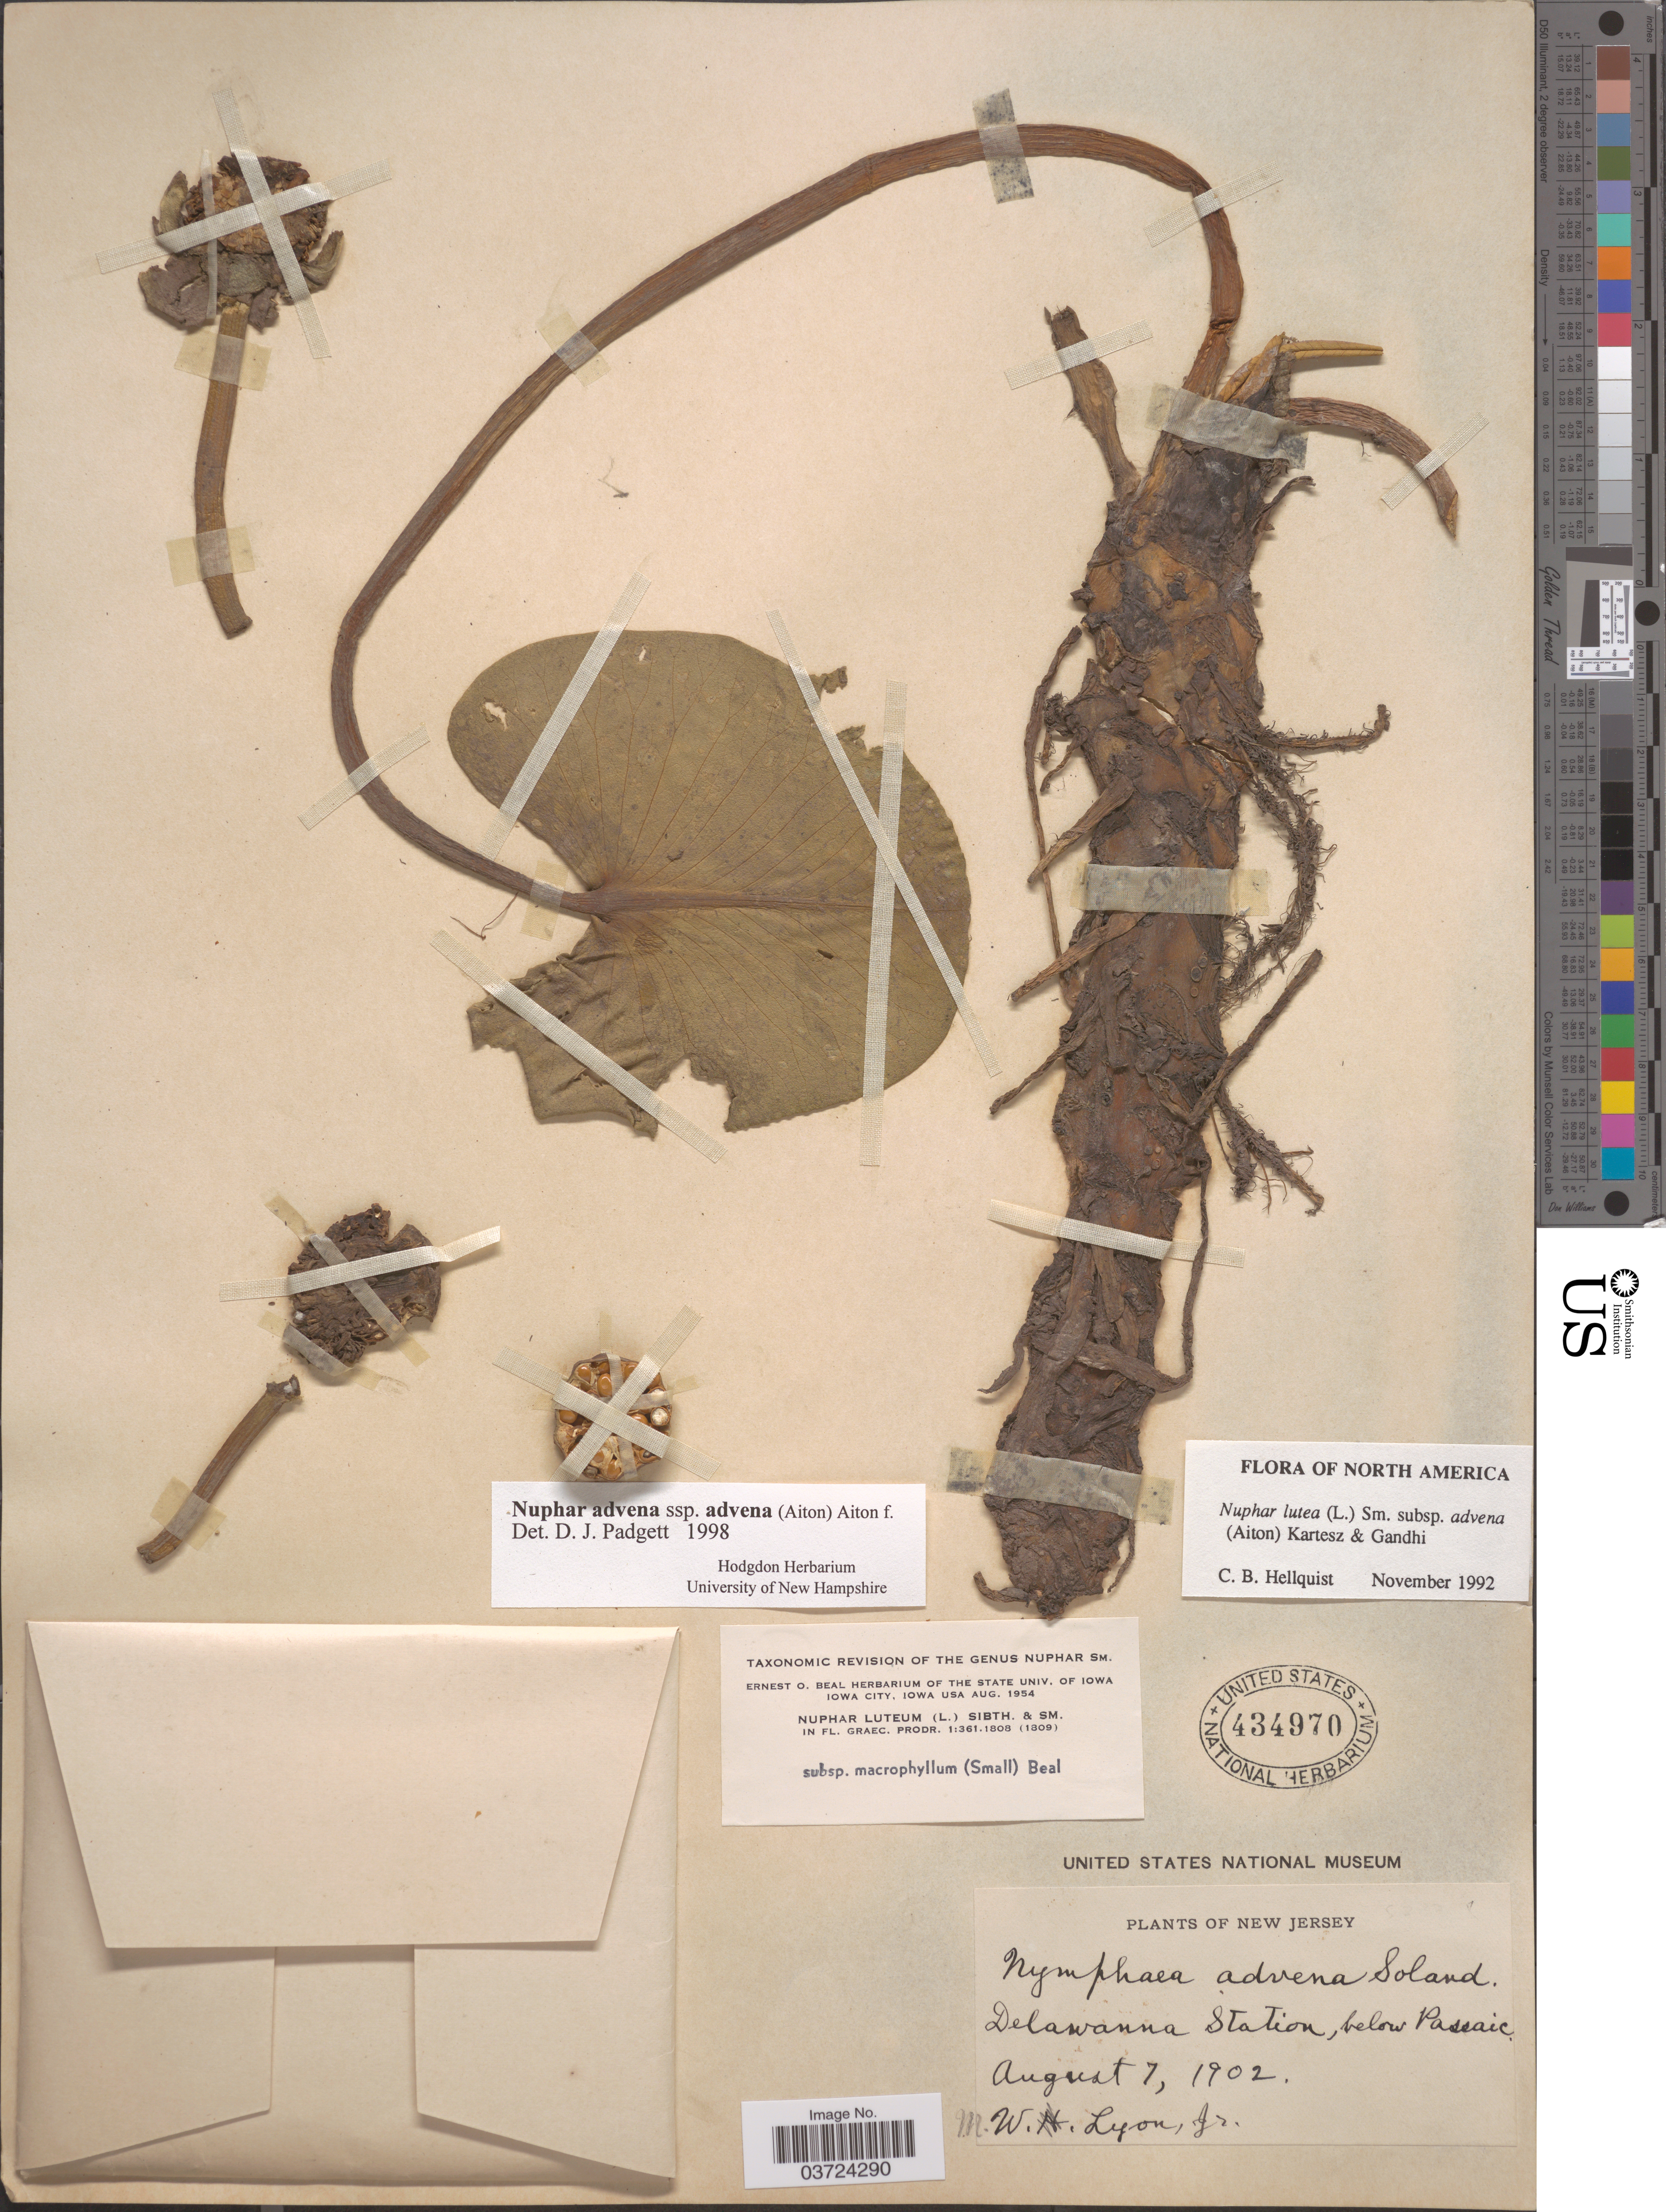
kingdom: Plantae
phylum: Tracheophyta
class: Magnoliopsida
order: Nymphaeales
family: Nymphaeaceae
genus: Nuphar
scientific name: Nuphar advena subsp. advena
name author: (Aiton) W.T. Aiton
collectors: M. W. Lyon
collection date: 1902-08-07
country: United States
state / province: New Jersey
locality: Delawanna Station, below Passaic.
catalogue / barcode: US 434970